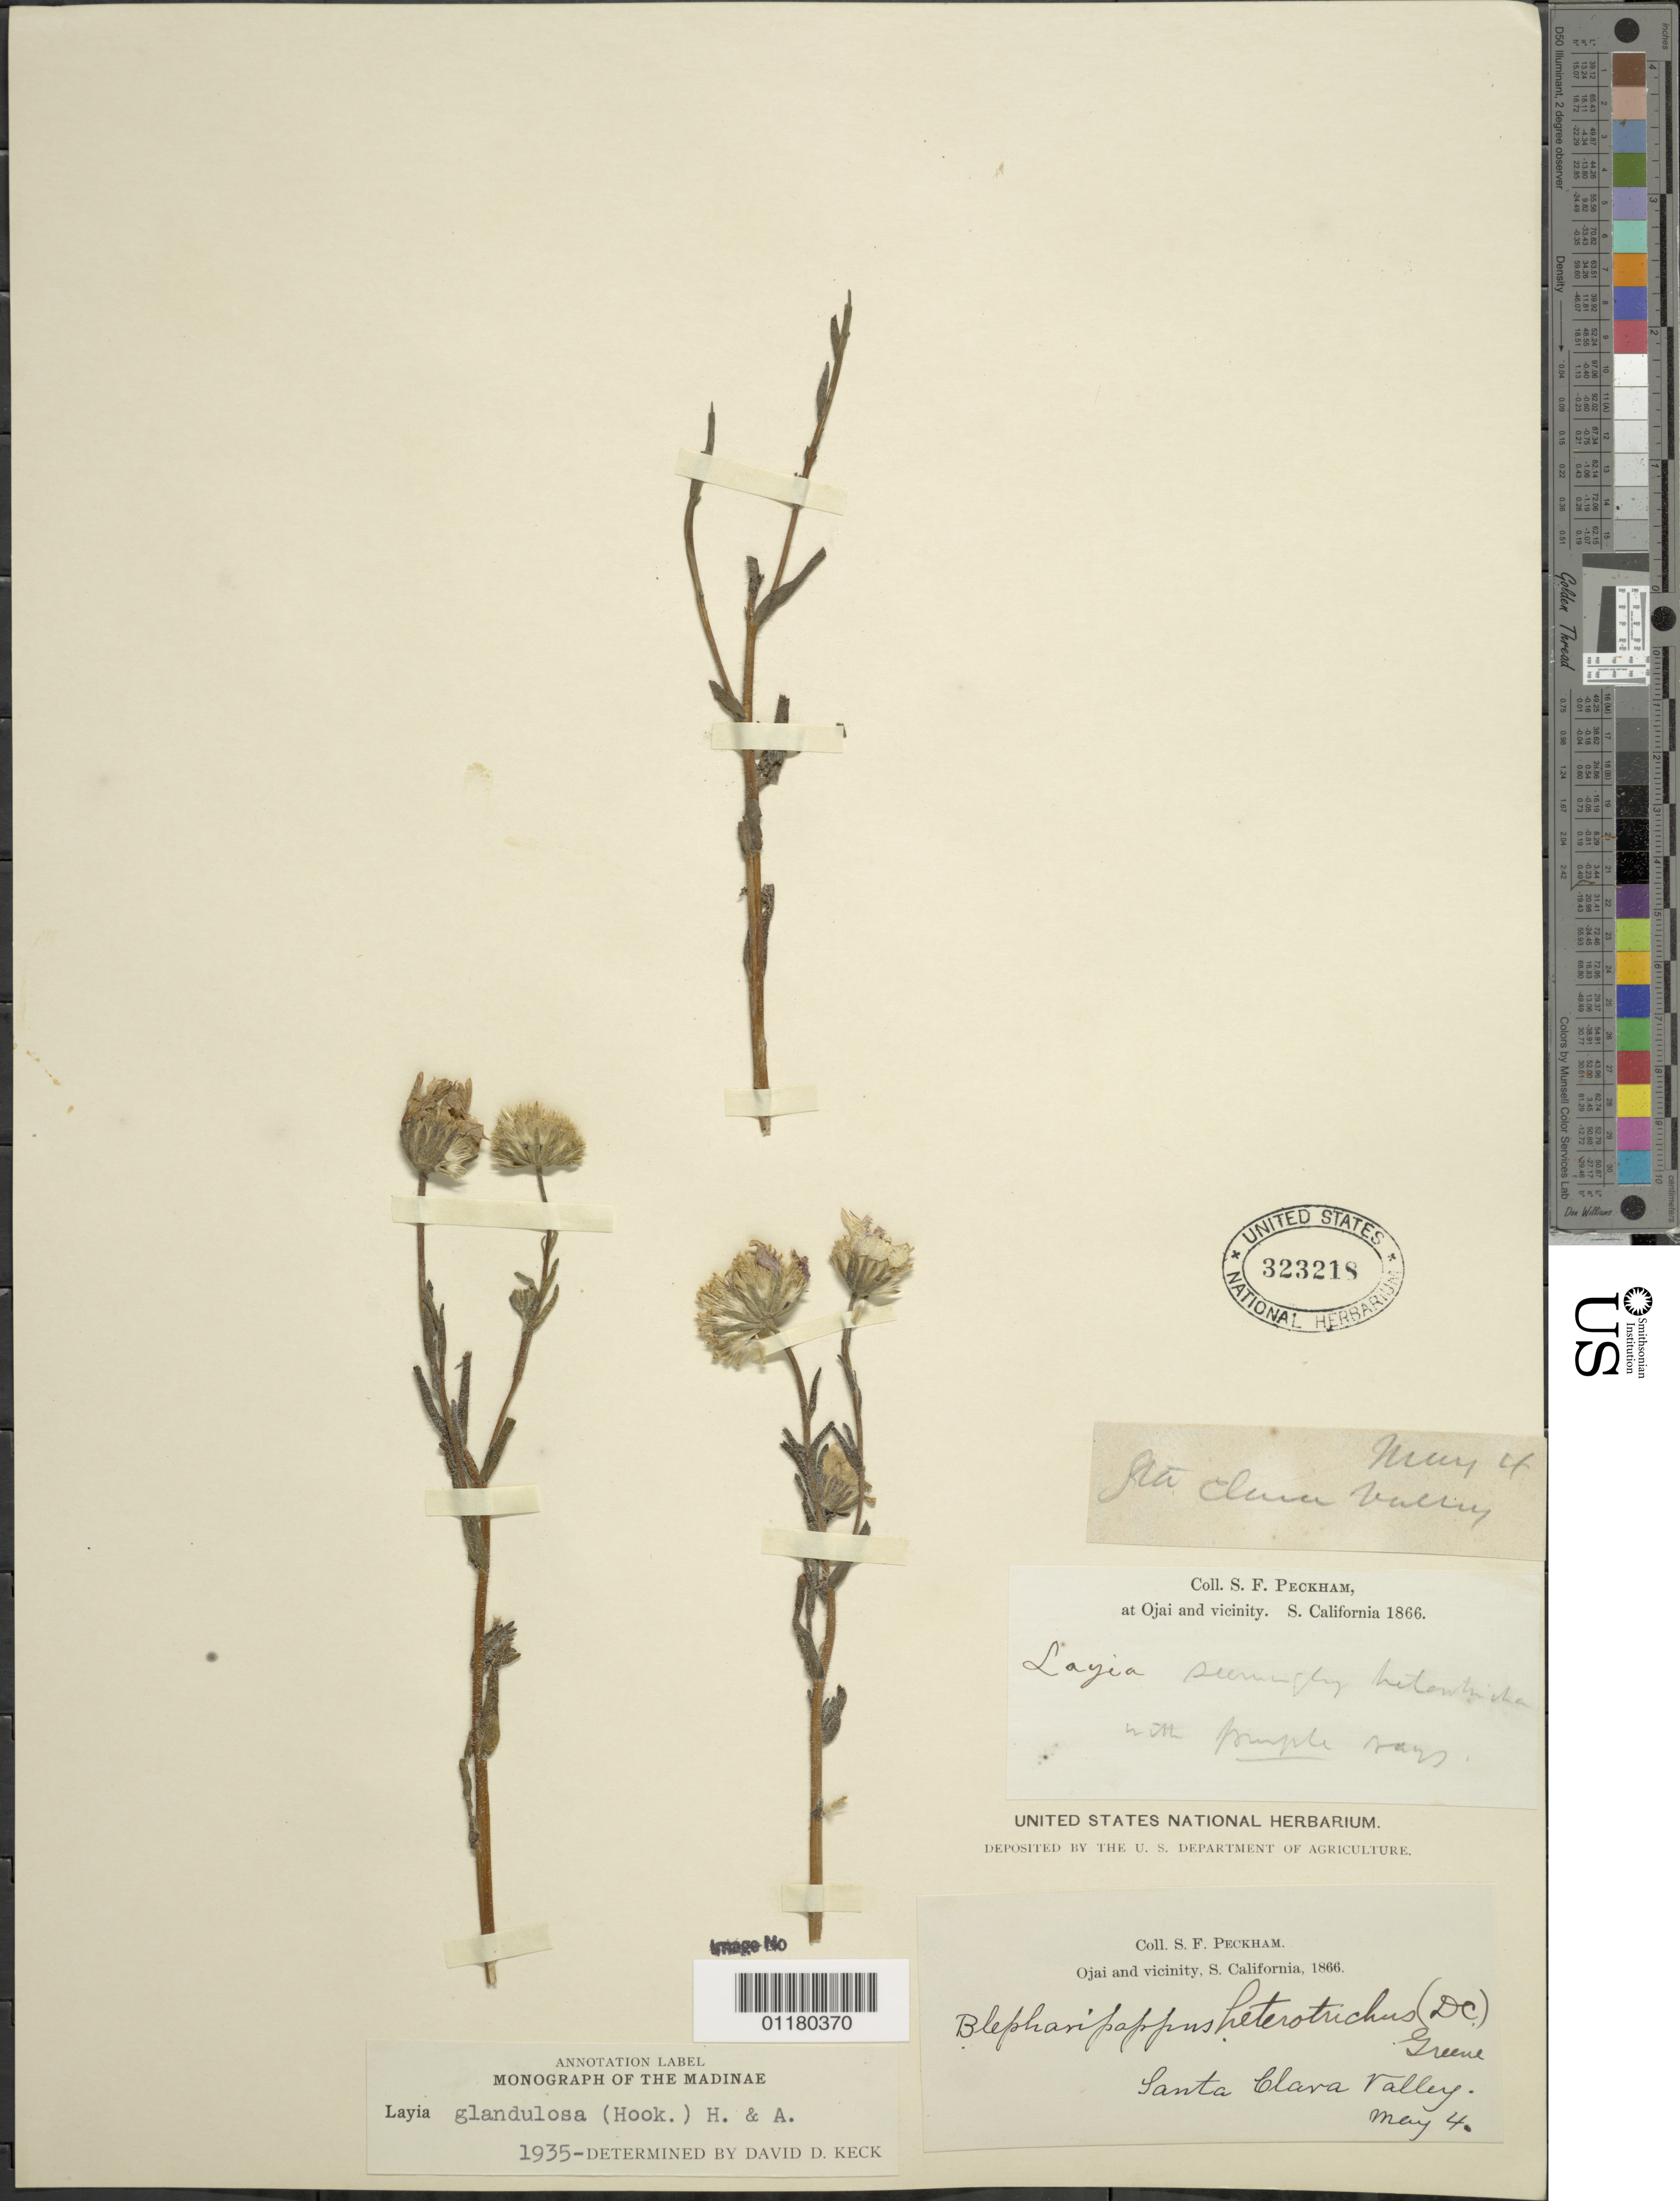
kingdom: Plantae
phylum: Tracheophyta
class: Magnoliopsida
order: Asterales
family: Asteraceae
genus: Layia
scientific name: Layia glandulosa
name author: Hook. & Arn.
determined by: Keck, David D.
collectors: S. Peckham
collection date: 1866-05-04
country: United States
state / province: California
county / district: Ventura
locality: Ojai and vicinity, S. California, Santa Clara Valley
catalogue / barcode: US 323218